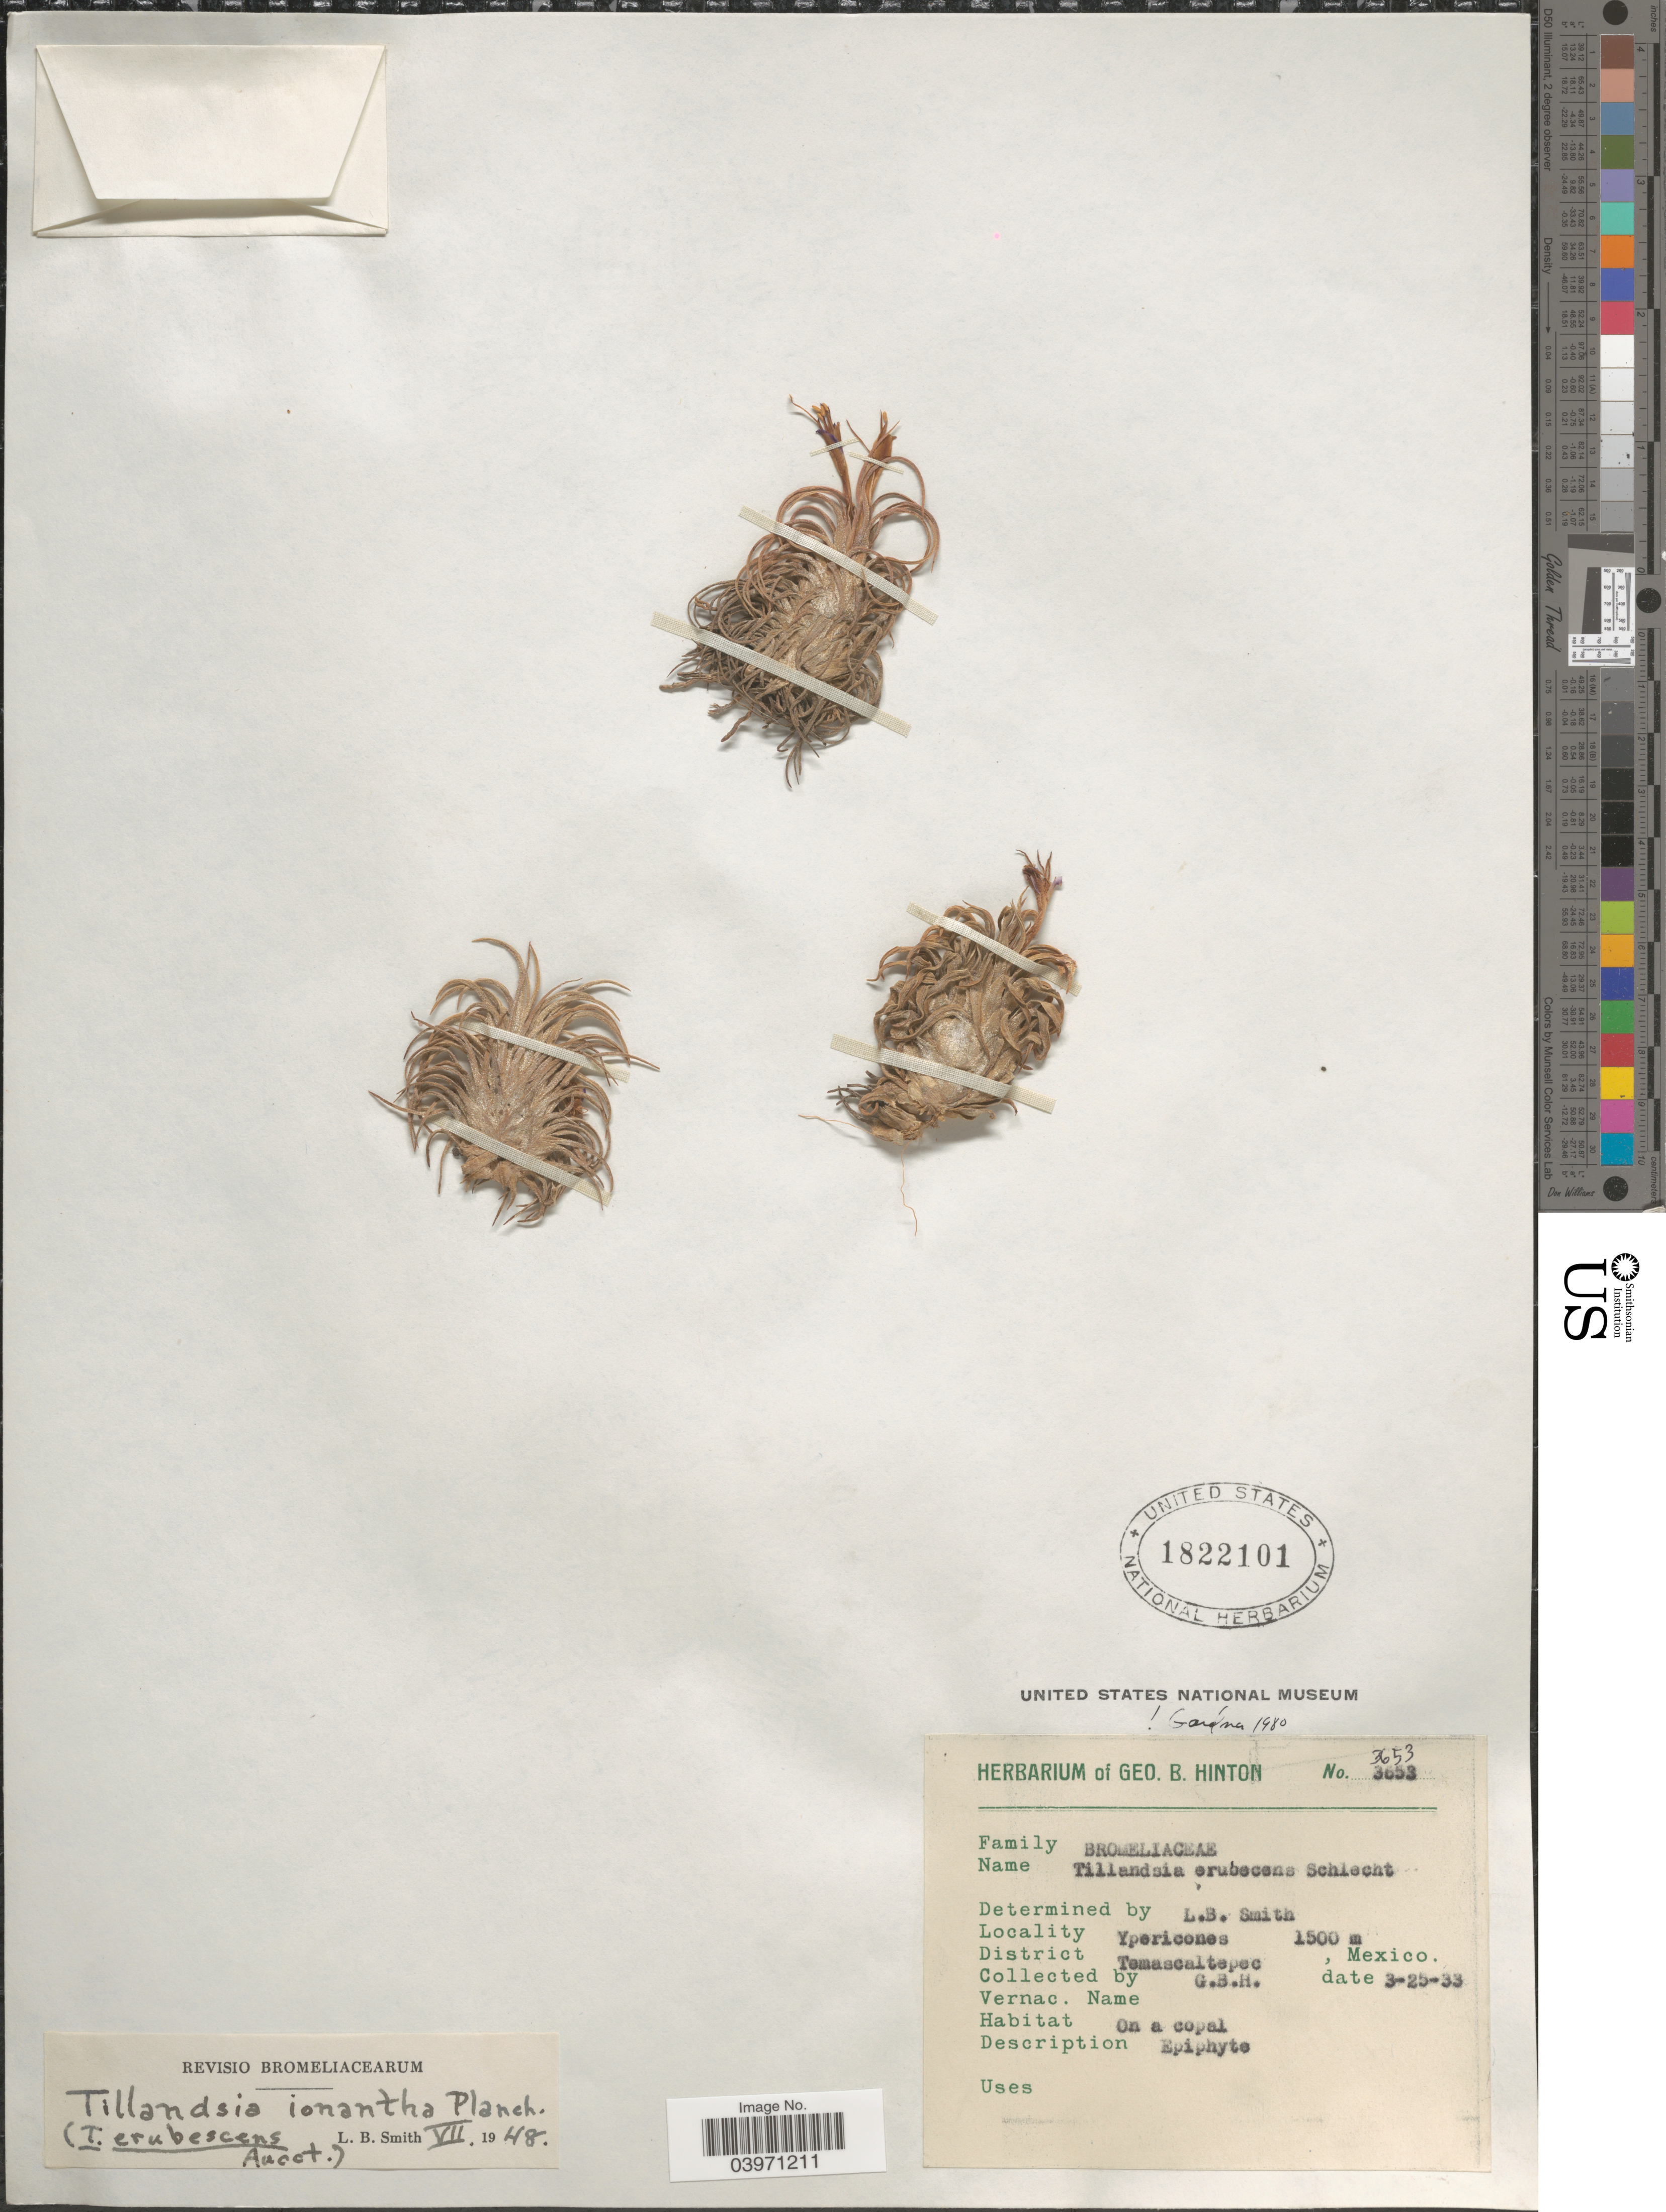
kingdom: Plantae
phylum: Tracheophyta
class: Liliopsida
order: Poales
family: Bromeliaceae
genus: Tillandsia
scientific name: Tillandsia ionantha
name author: Planch.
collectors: G. B. Hinton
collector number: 3653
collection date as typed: Transcribed d/m/y: 25/3/33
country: Mexico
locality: Ypericones. District Temascaltepec.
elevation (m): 1500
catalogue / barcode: US 1822101